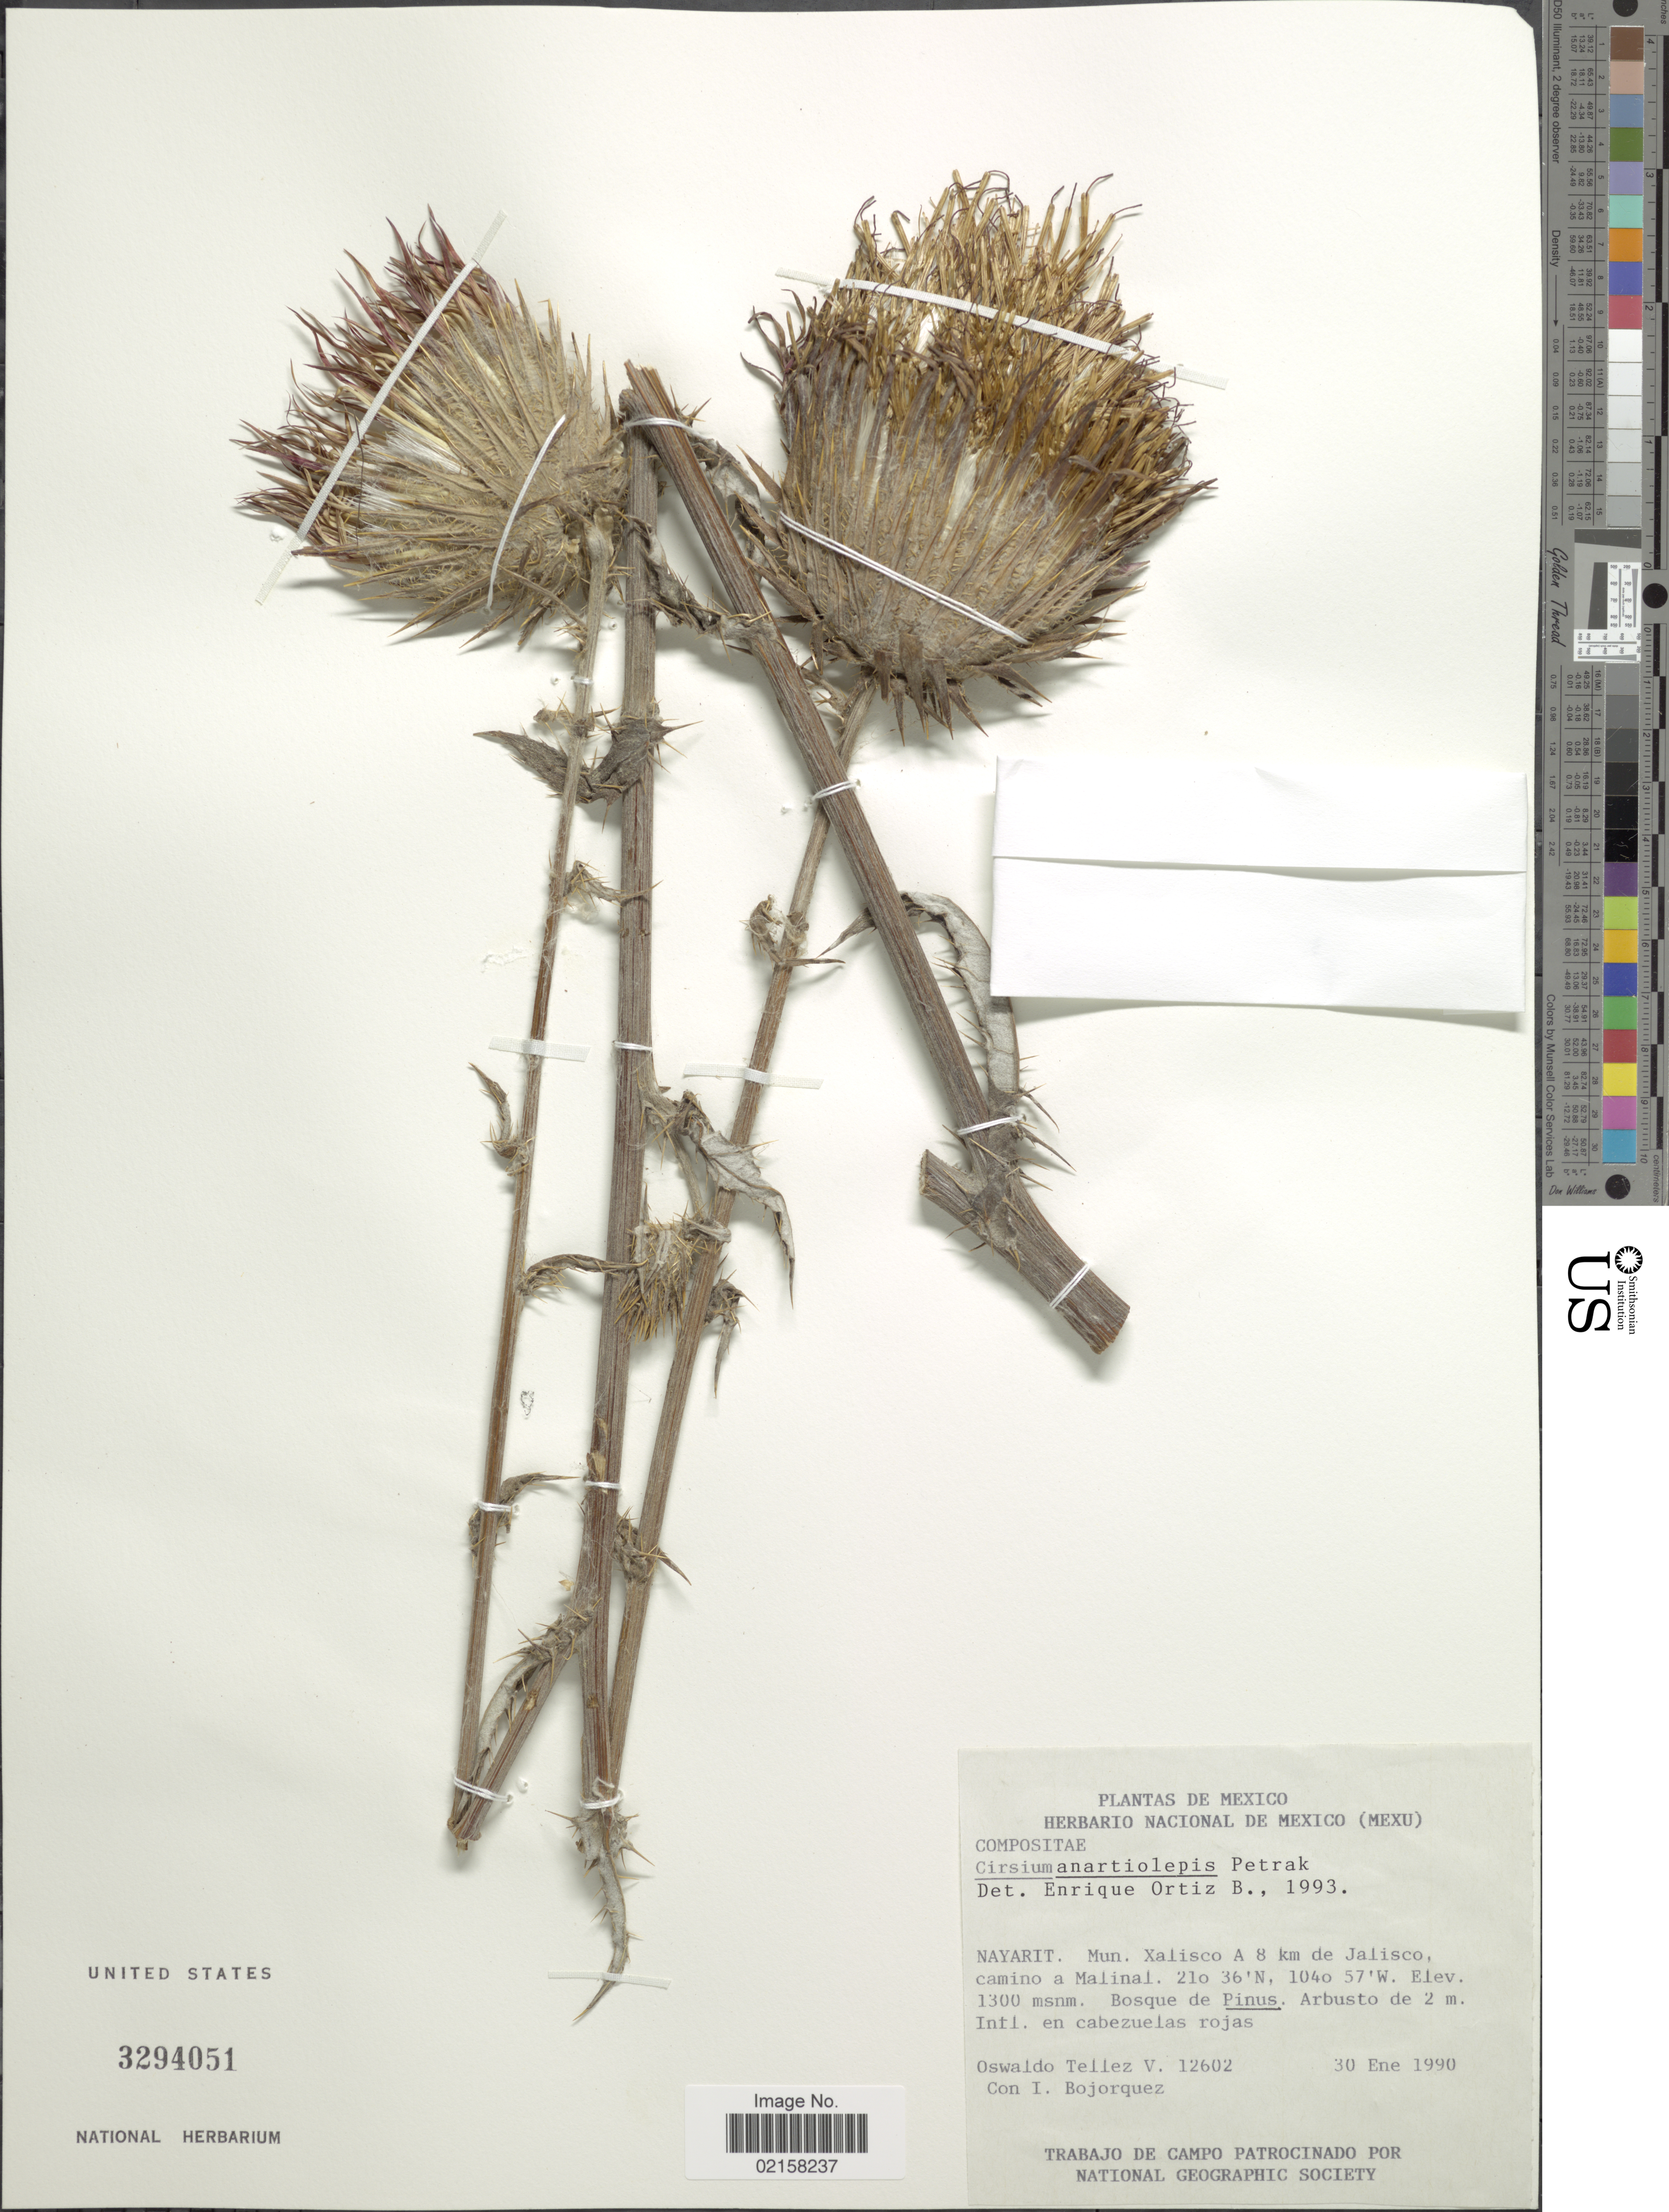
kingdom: Plantae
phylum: Tracheophyta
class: Magnoliopsida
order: Asterales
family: Asteraceae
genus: Cirsium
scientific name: Cirsium anartiolepis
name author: Petr.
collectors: O. Tellez & I. Bojorquez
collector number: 12602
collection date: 1990-01-30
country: Mexico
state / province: Nayarit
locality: Mun. Xalisco A 8 km de Jalisco, camino a Malinal.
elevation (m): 1300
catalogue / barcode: US 3294051